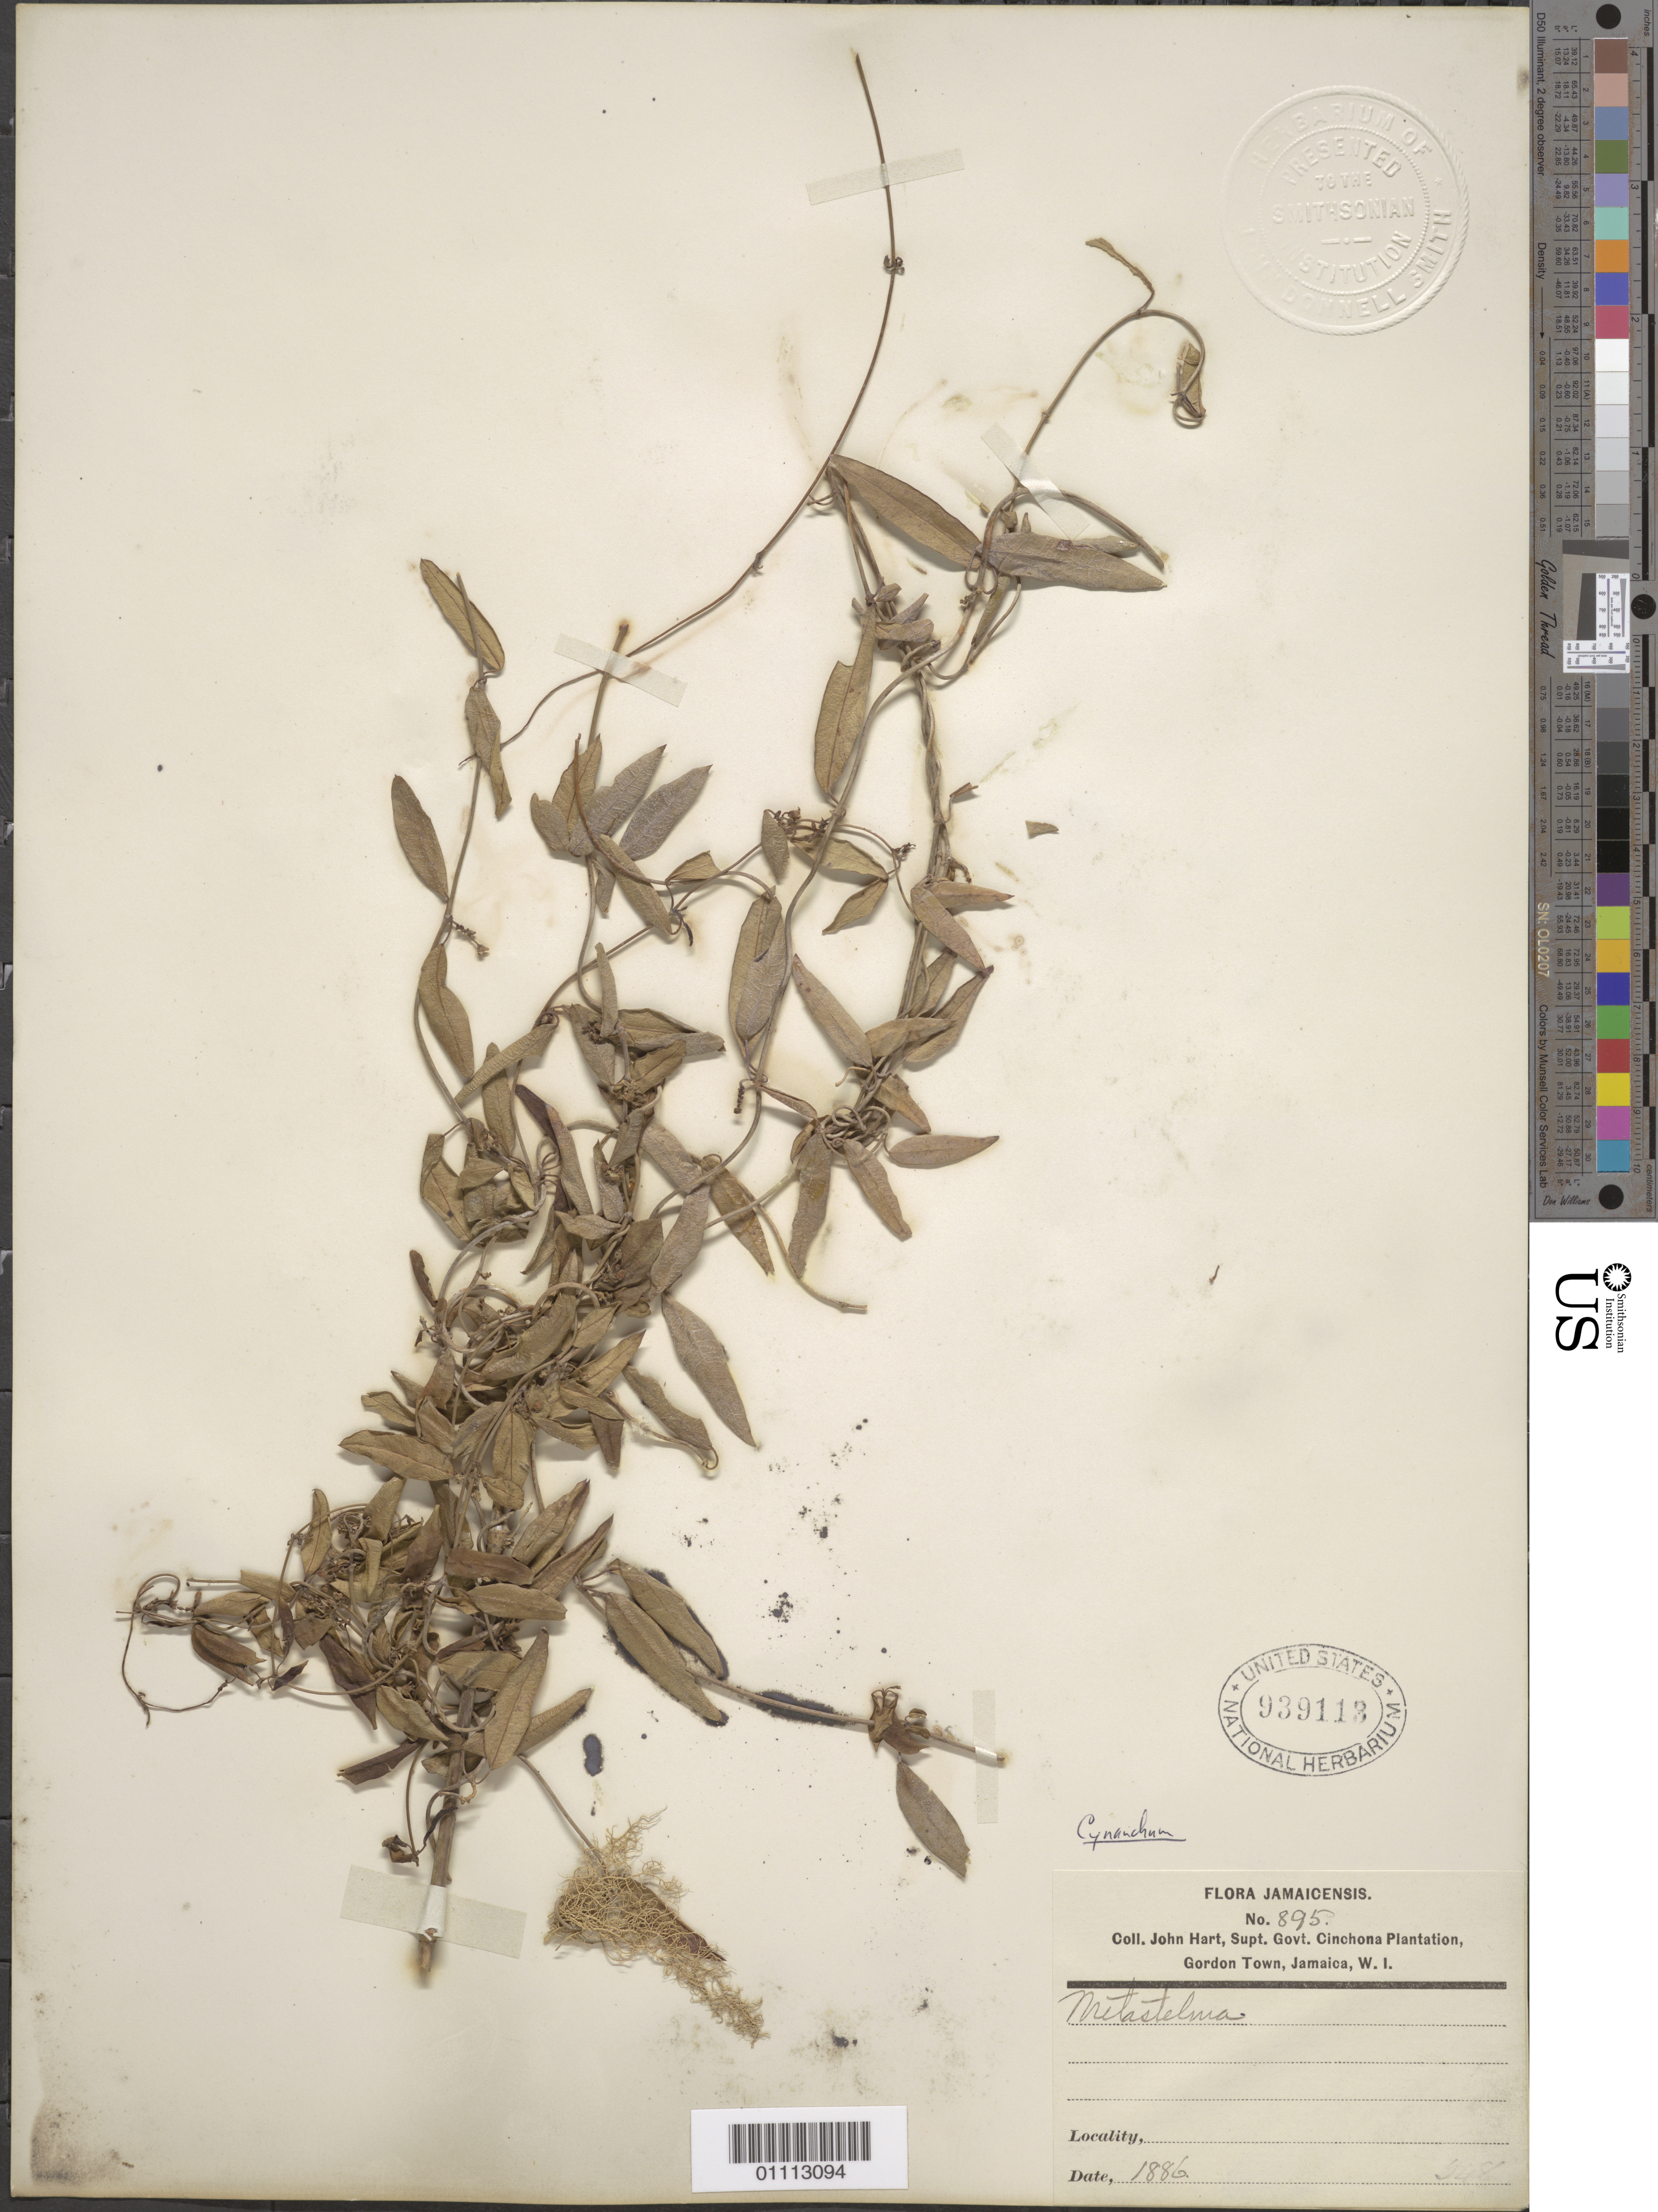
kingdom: Plantae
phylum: Tracheophyta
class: Magnoliopsida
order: Gentianales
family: Apocynaceae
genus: Cynanchum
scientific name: Cynanchum sp.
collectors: J. Hart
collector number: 895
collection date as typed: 1886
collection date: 1886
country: Jamaica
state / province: Saint Andrew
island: Jamaica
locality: Cinchona Palntation, Gordon Town.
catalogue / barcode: US 939113